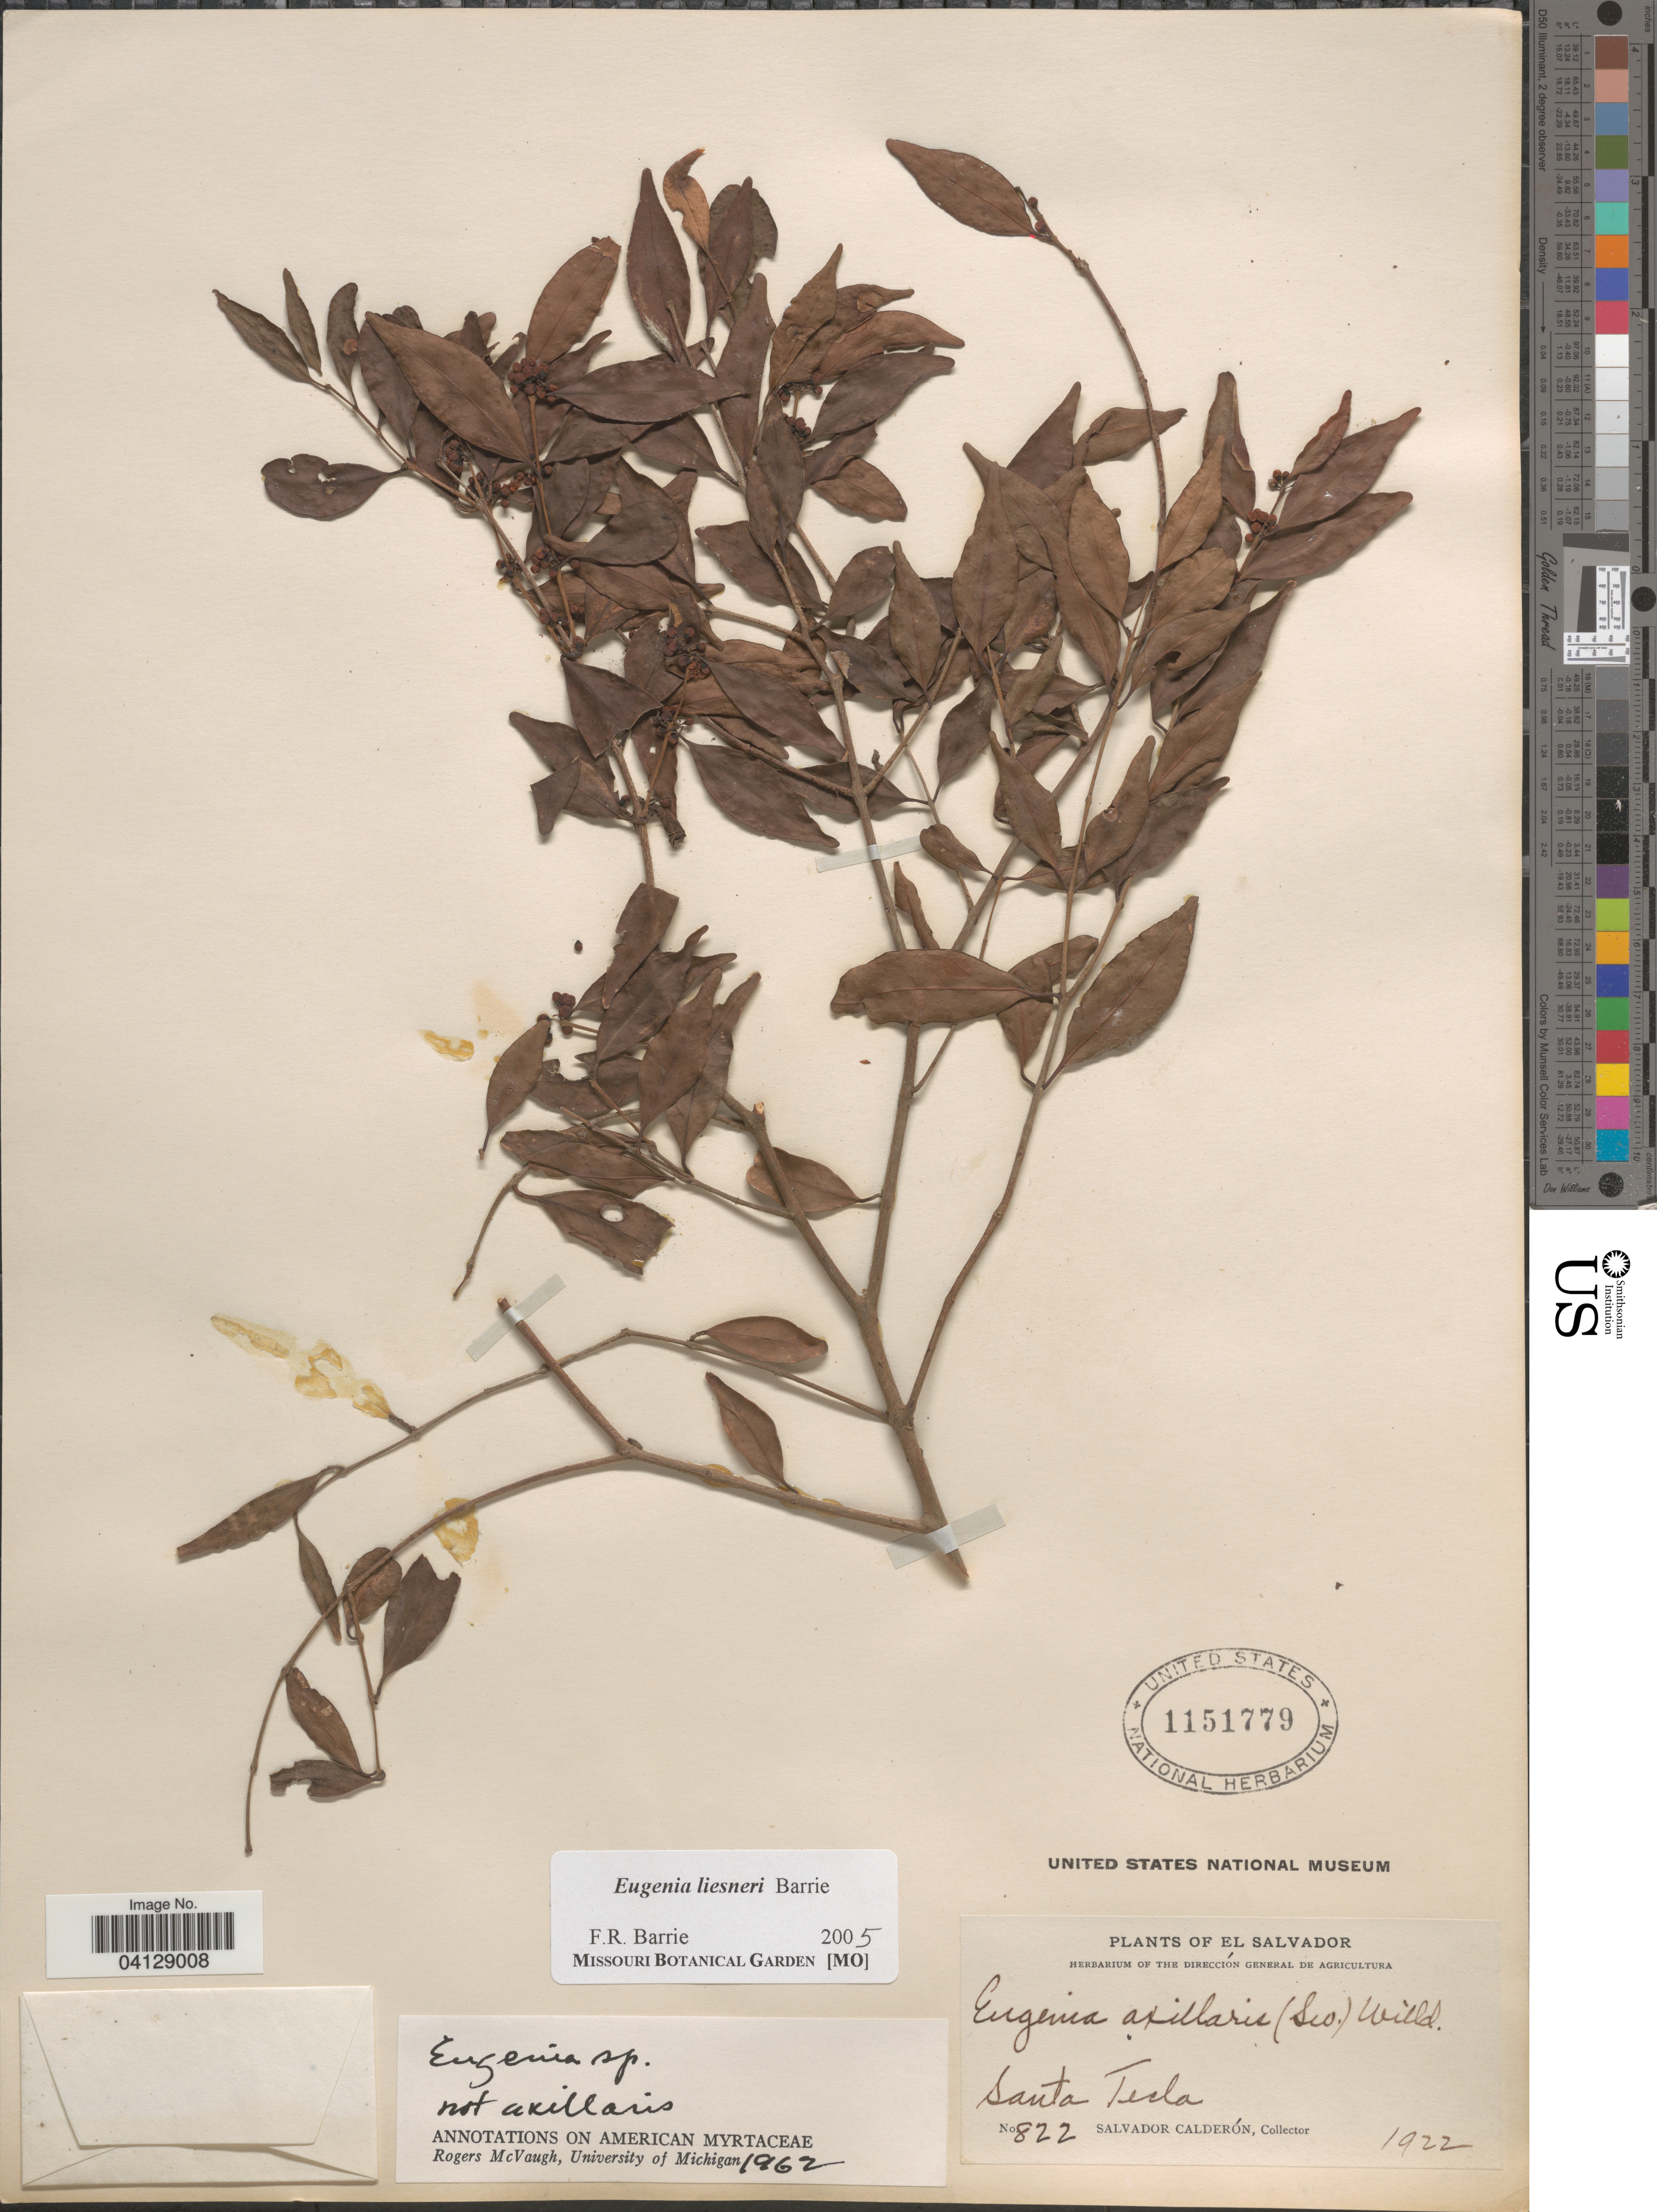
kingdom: Plantae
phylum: Tracheophyta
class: Magnoliopsida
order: Myrtales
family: Myrtaceae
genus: Eugenia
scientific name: Eugenia liesneri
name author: Barrie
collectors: S. Calderón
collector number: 822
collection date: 1922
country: El Salvador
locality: Santa Tecla.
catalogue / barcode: US 1151779